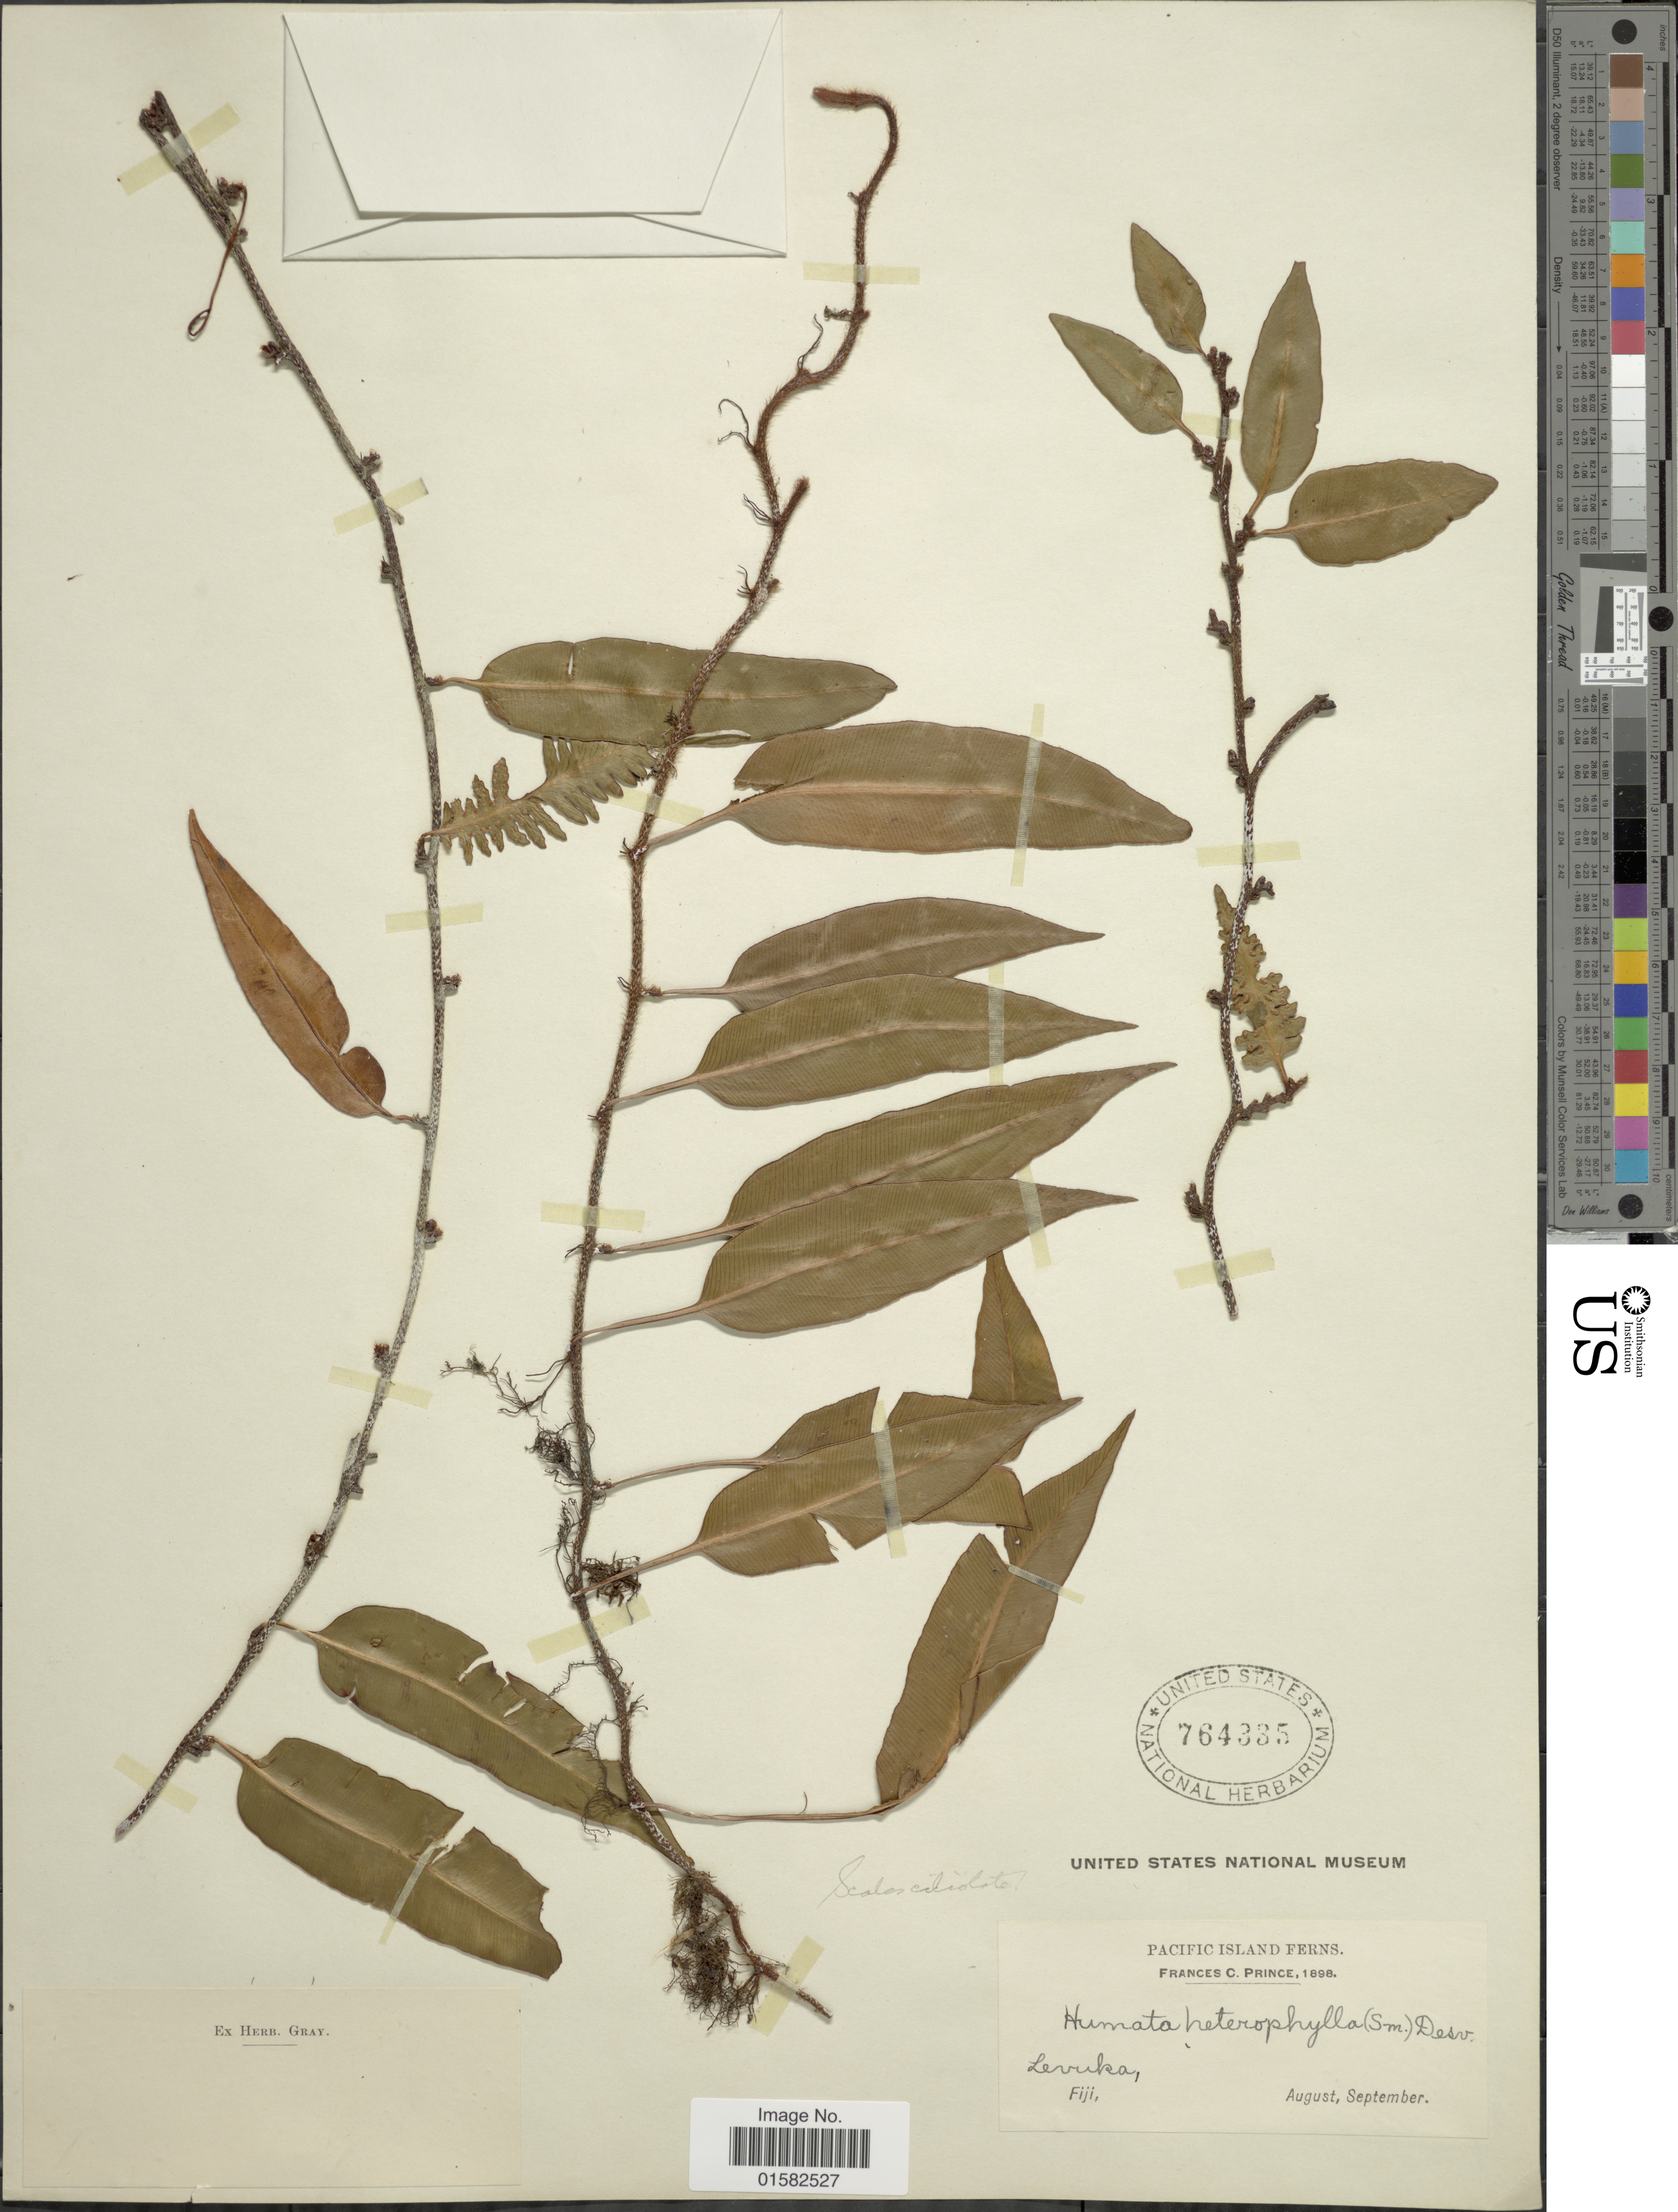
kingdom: Plantae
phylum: Tracheophyta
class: Polypodiopsida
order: Polypodiales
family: Davalliaceae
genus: Humata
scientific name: Humata heterophylla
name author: (Sm.) Desv.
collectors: F. Prince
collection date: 1898-08/1898-09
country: Fiji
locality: Pacific Island Ferns, Levuka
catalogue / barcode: US 764335